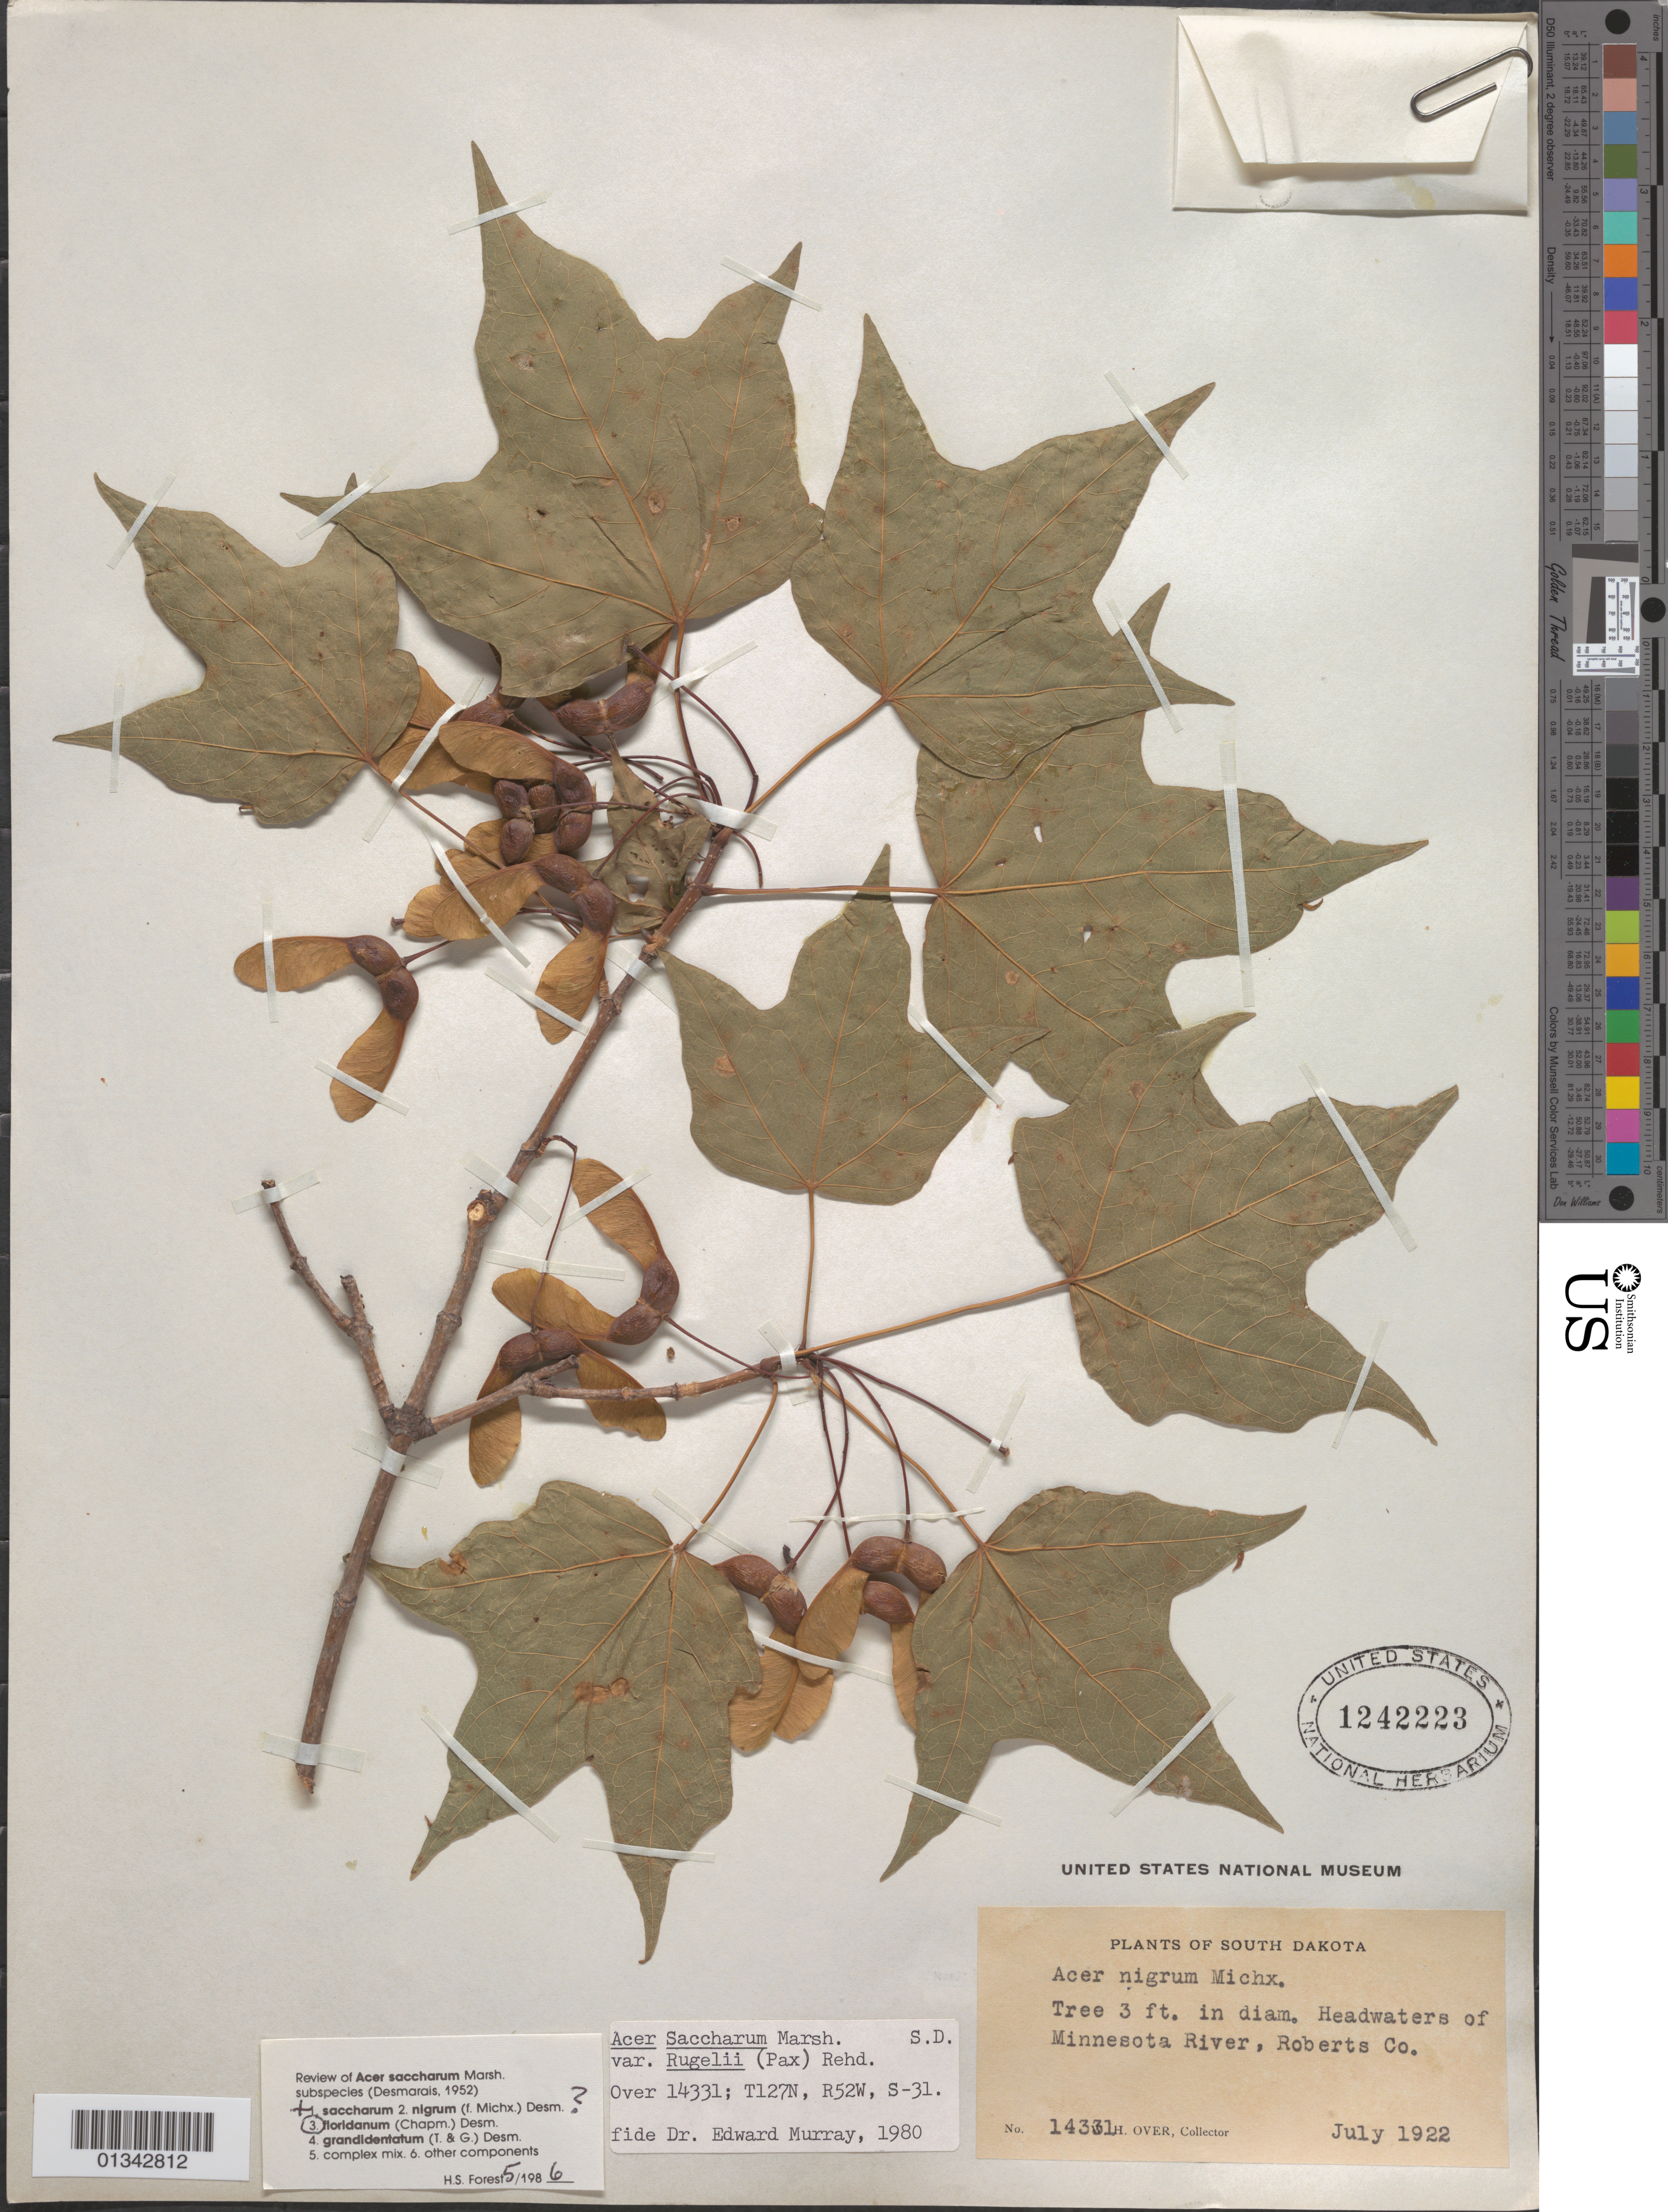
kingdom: Plantae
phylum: Tracheophyta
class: Magnoliopsida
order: Sapindales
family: Sapindaceae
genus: Acer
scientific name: Acer saccharum subsp. floridanum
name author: (Chapm.) Desmarais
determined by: Forest, H. S.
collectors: W. Over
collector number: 14331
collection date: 1922-07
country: United States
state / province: South Dakota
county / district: Roberts County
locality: Headwaters iof Minnesota River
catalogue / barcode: US 1242223